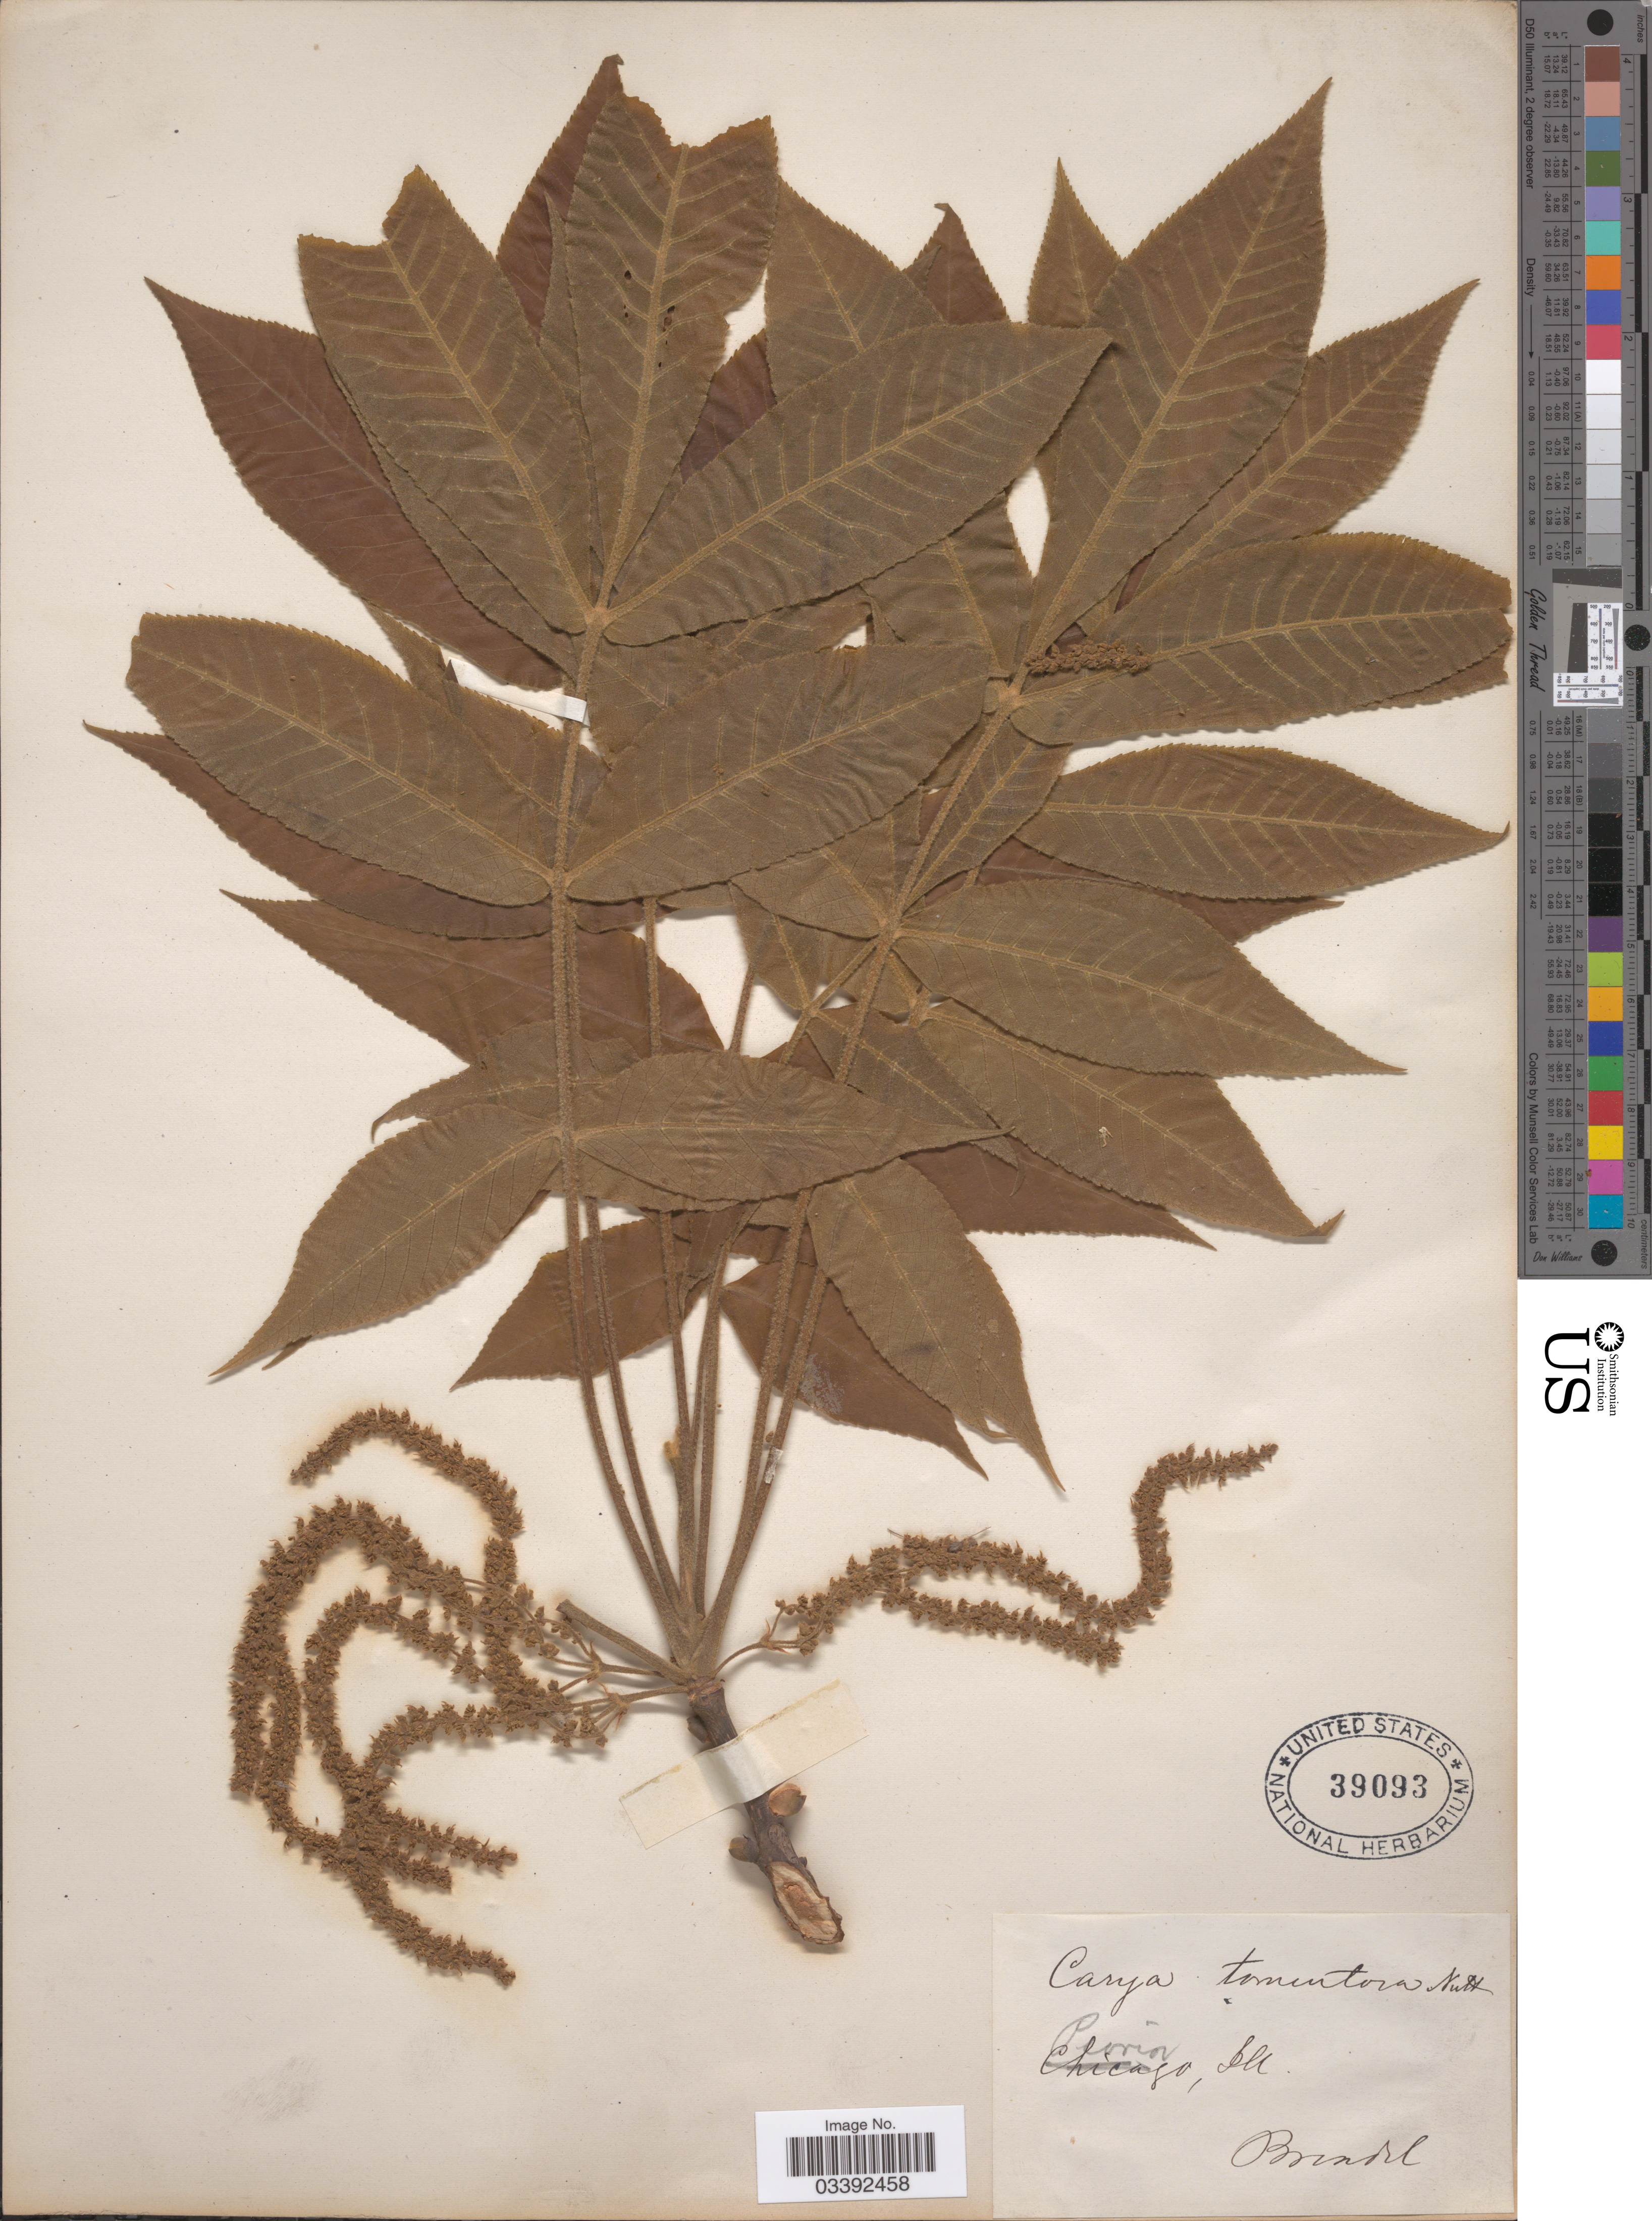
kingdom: Plantae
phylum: Tracheophyta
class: Magnoliopsida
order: Fagales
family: Juglandaceae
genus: Carya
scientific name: Carya tomentosa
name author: (Lam.) Nutt.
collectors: -. Brendel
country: United States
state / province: Illinois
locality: Peoria.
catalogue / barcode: US 39093